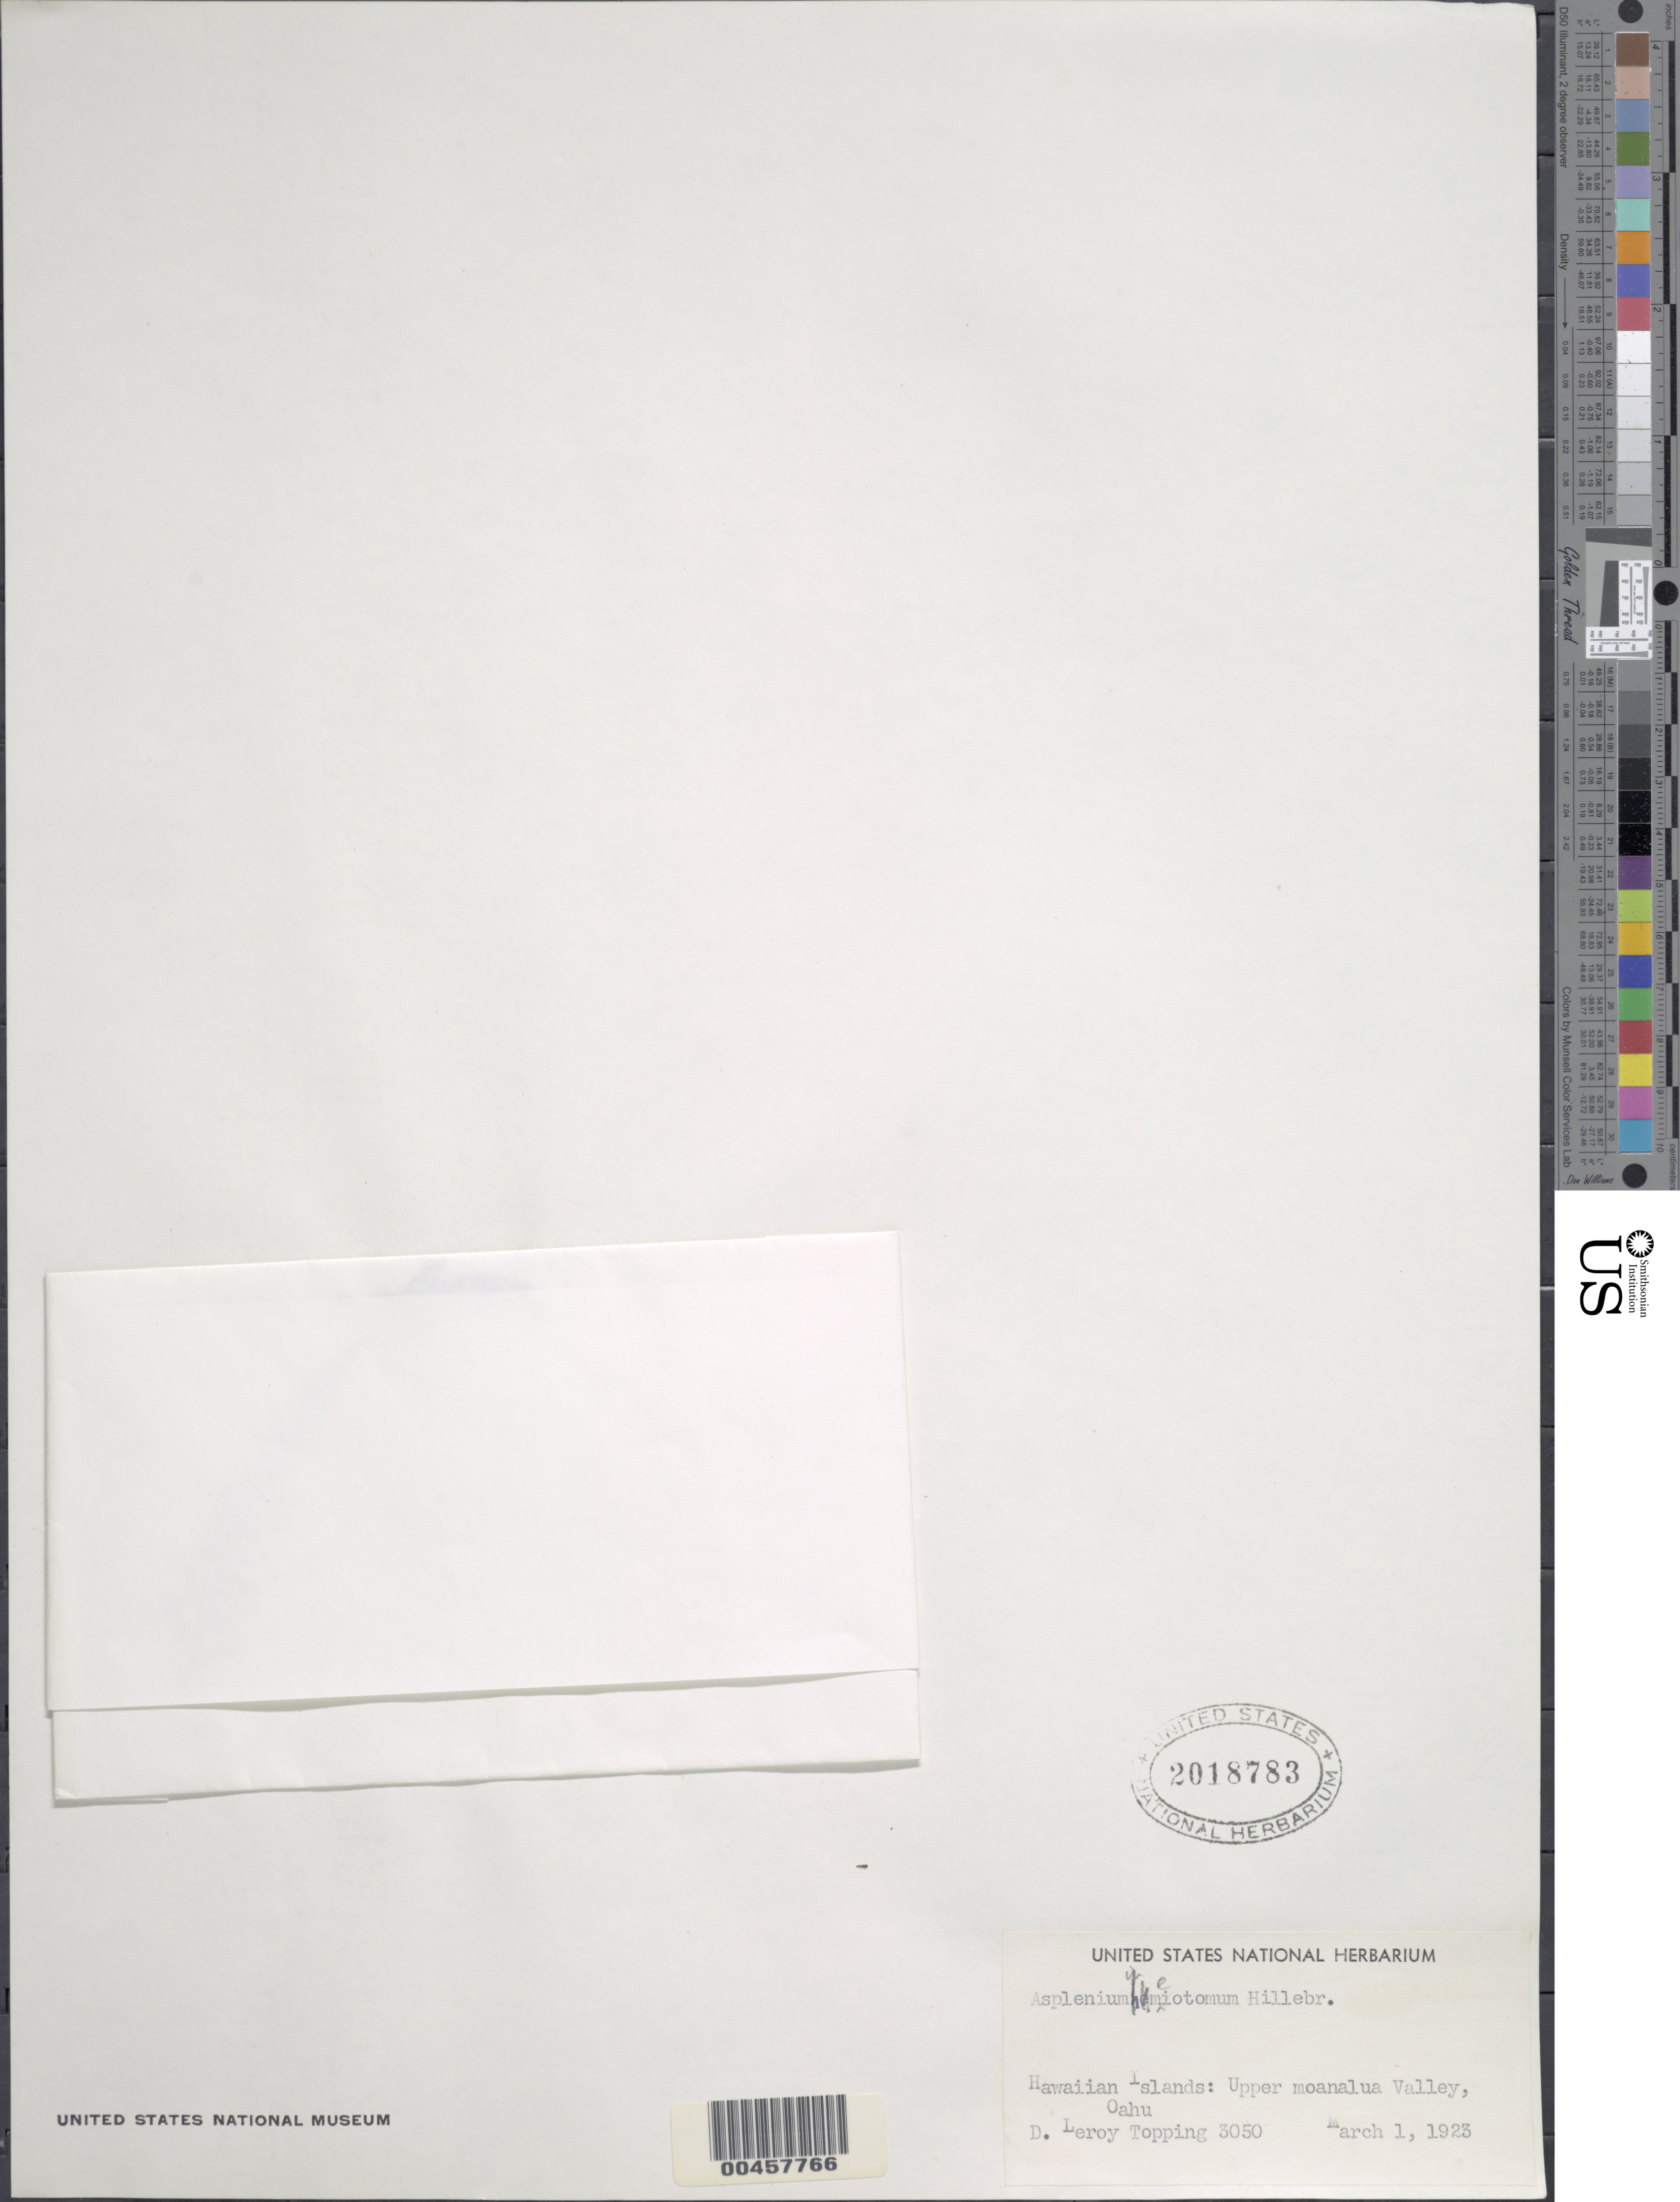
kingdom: Plantae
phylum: Tracheophyta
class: Polypodiopsida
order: Polypodiales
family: Aspleniaceae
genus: Asplenium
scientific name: Asplenium kaulfussii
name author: Schltdl.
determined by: Wagner, W. L., (BOT), Smithsonian Institution - National Museum of Natural History (UNITED STATES)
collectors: D. L. Topping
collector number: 3050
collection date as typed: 1 Mar 1923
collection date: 1923-03-01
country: United States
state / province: Hawaii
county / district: Honolulu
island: Oahu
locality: Hawaiian Islands: Upper moanalua Valley, Oahu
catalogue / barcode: US 2018783